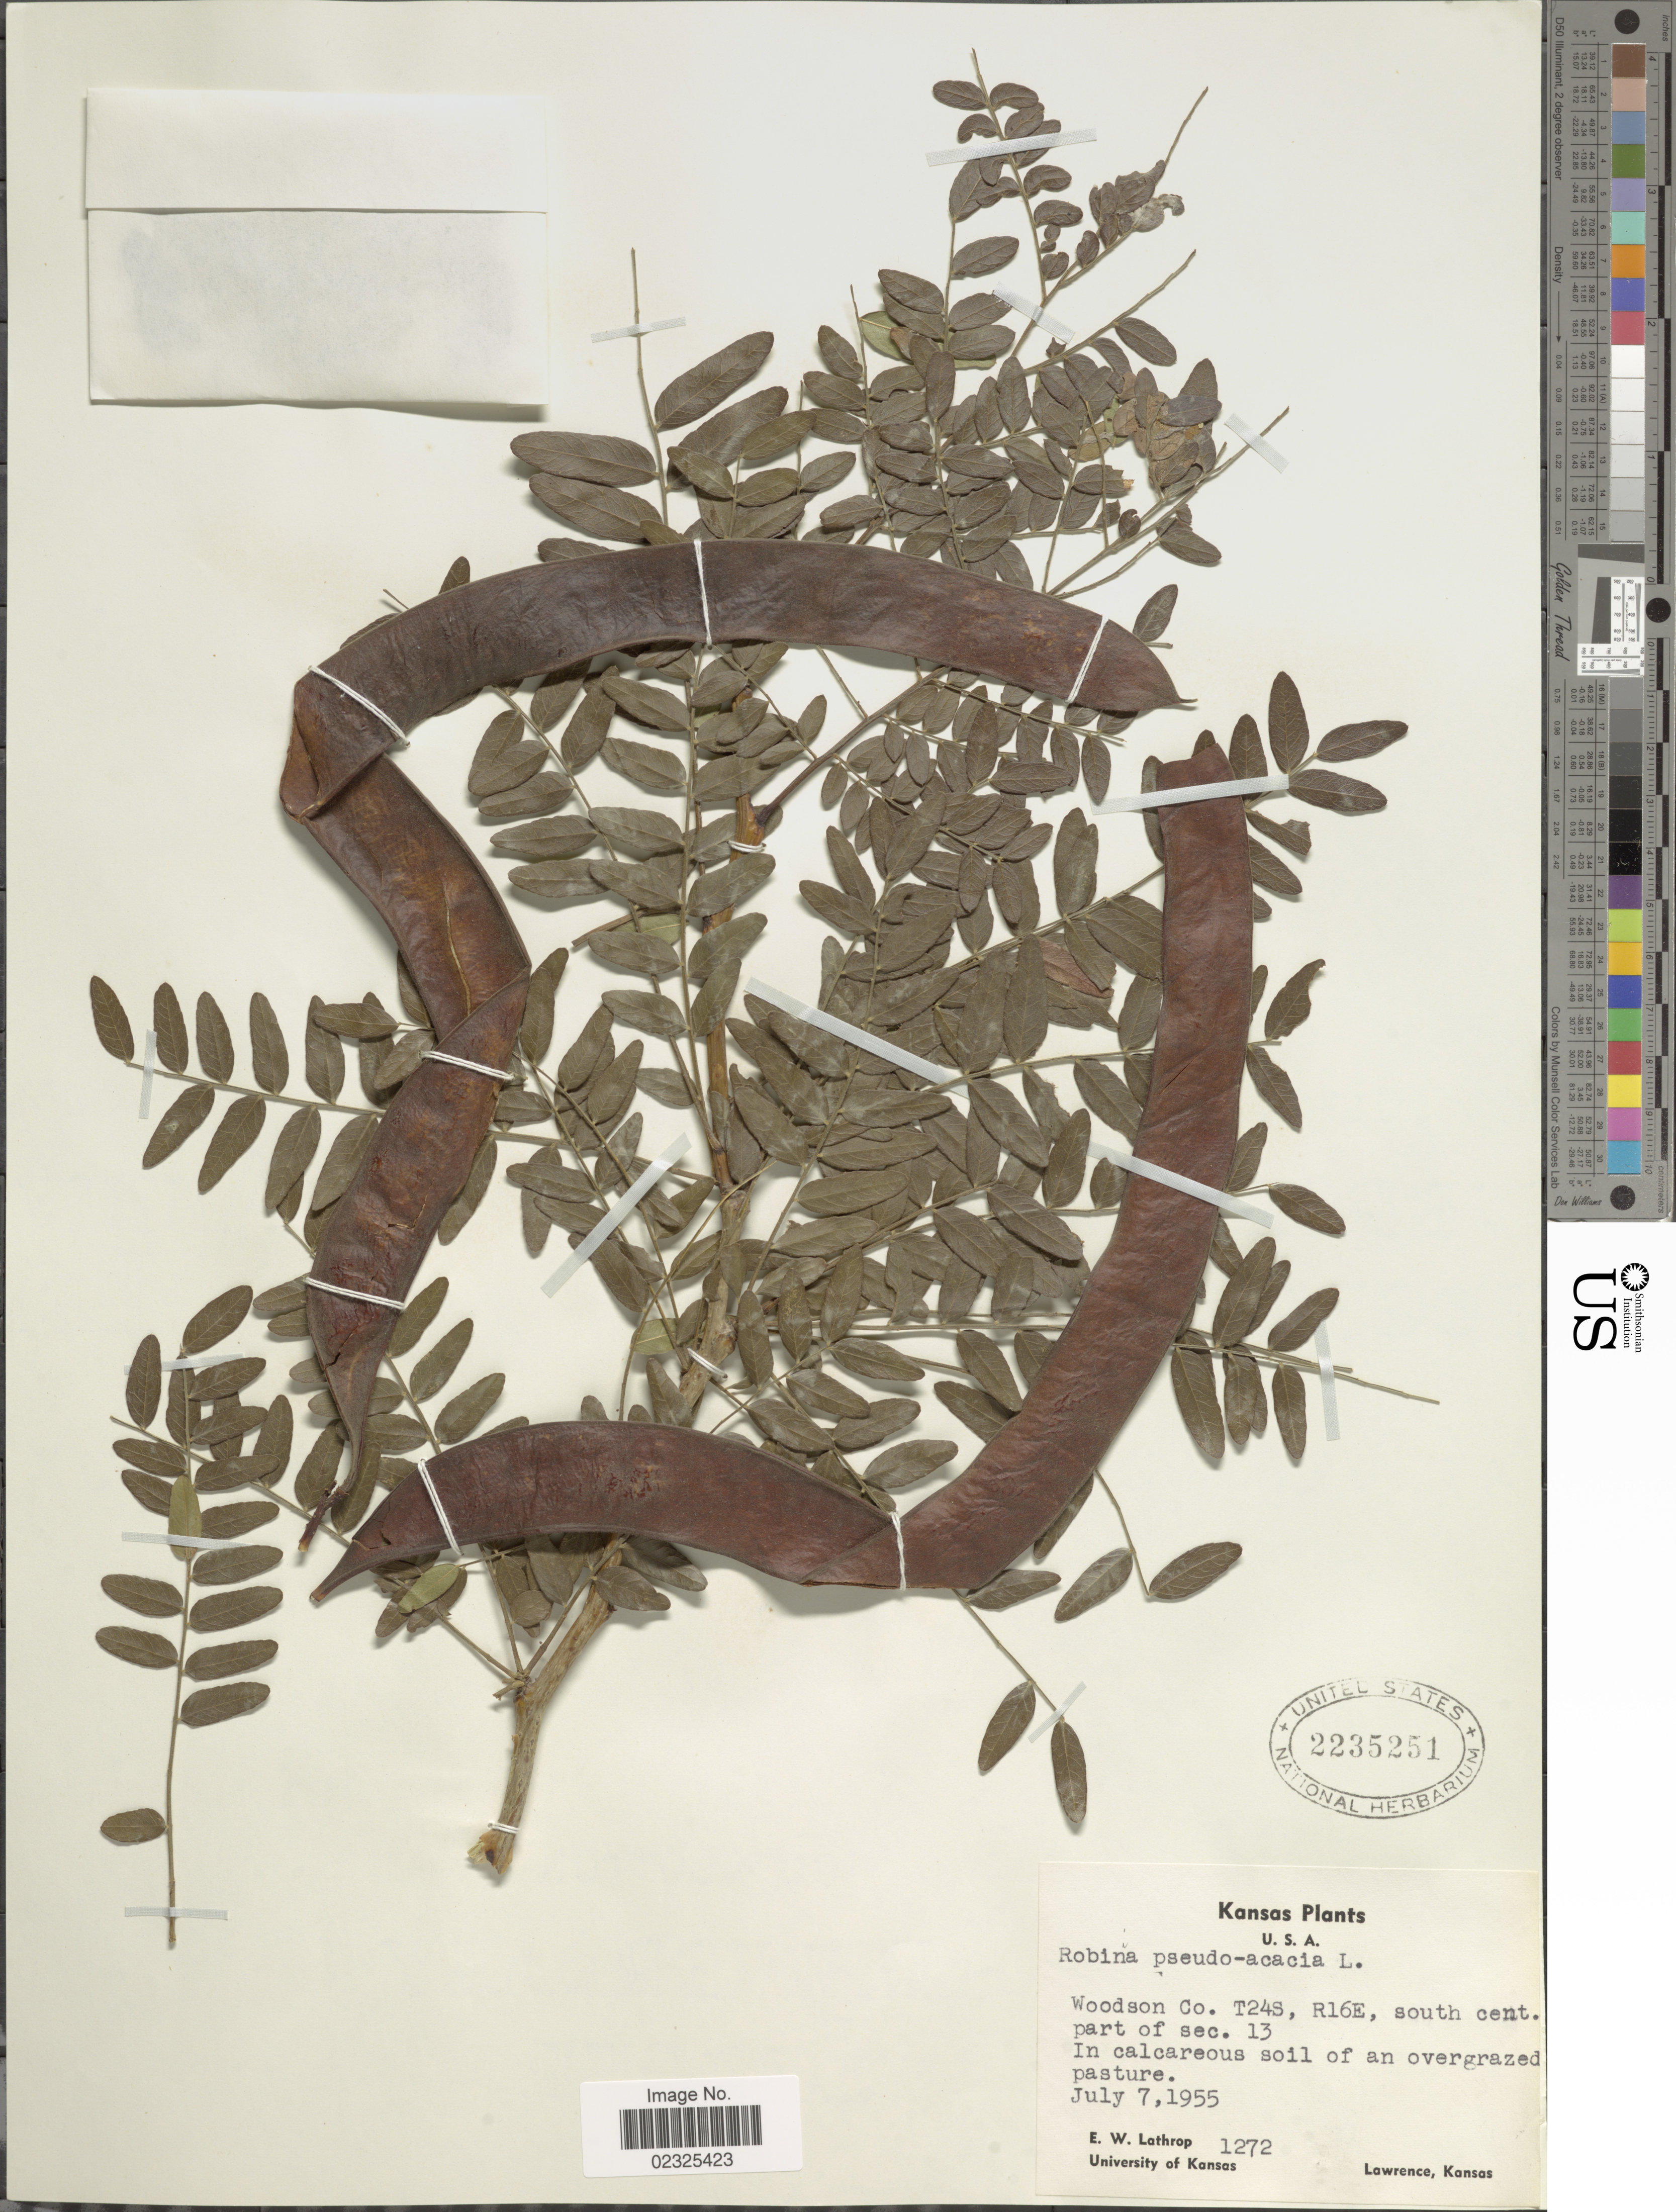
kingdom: Plantae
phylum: Tracheophyta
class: Magnoliopsida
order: Fabales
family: Fabaceae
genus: Robinia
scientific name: Robinia pseudoacacia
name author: L.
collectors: E. W. Lathrop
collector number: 1272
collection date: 1955-07-07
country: United States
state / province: Kansas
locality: Woodson Co., T24S, R16E, south cent. part of sec. 13, in calcareous soil of an overgrazed pasture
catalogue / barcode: US 2235251